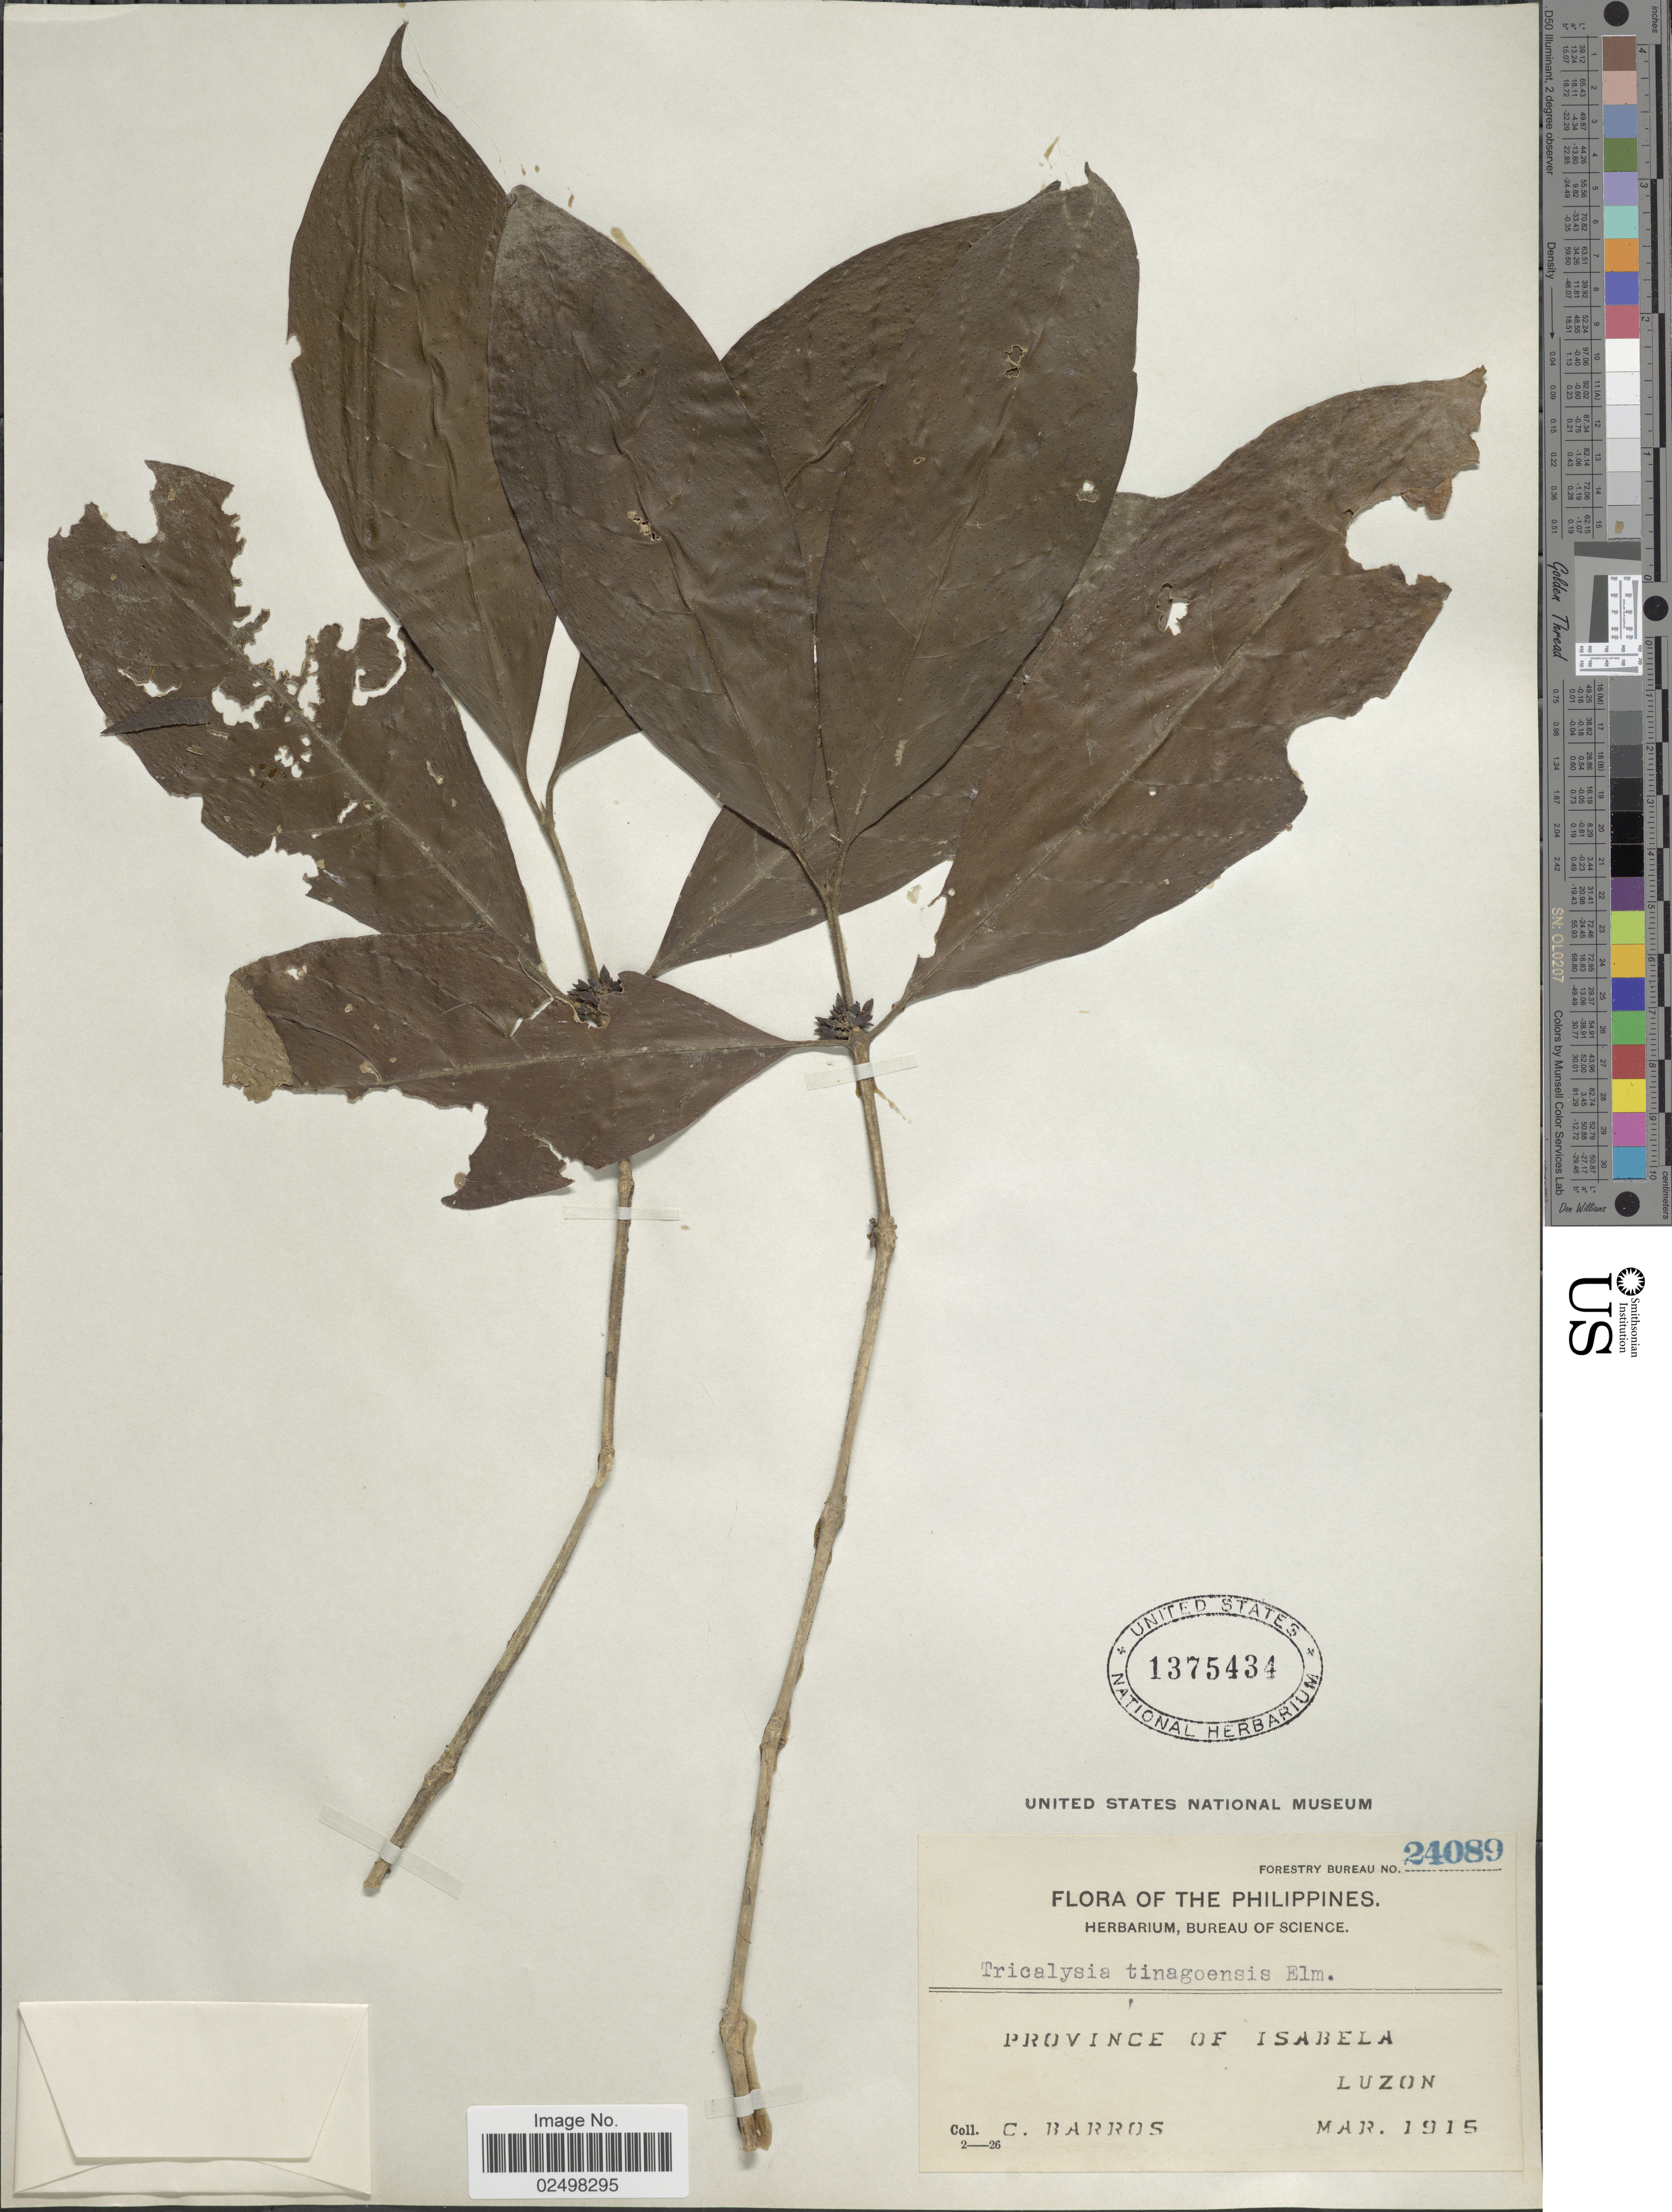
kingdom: Plantae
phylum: Tracheophyta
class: Magnoliopsida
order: Gentianales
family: Rubiaceae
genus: Tricalysia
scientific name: Tricalysia tinagaoensis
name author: Elmer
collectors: C. Barros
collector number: Forestry Bureau 24089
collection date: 1915-03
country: Philippines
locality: Province of Isabela, Luzon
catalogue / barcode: US 1375434